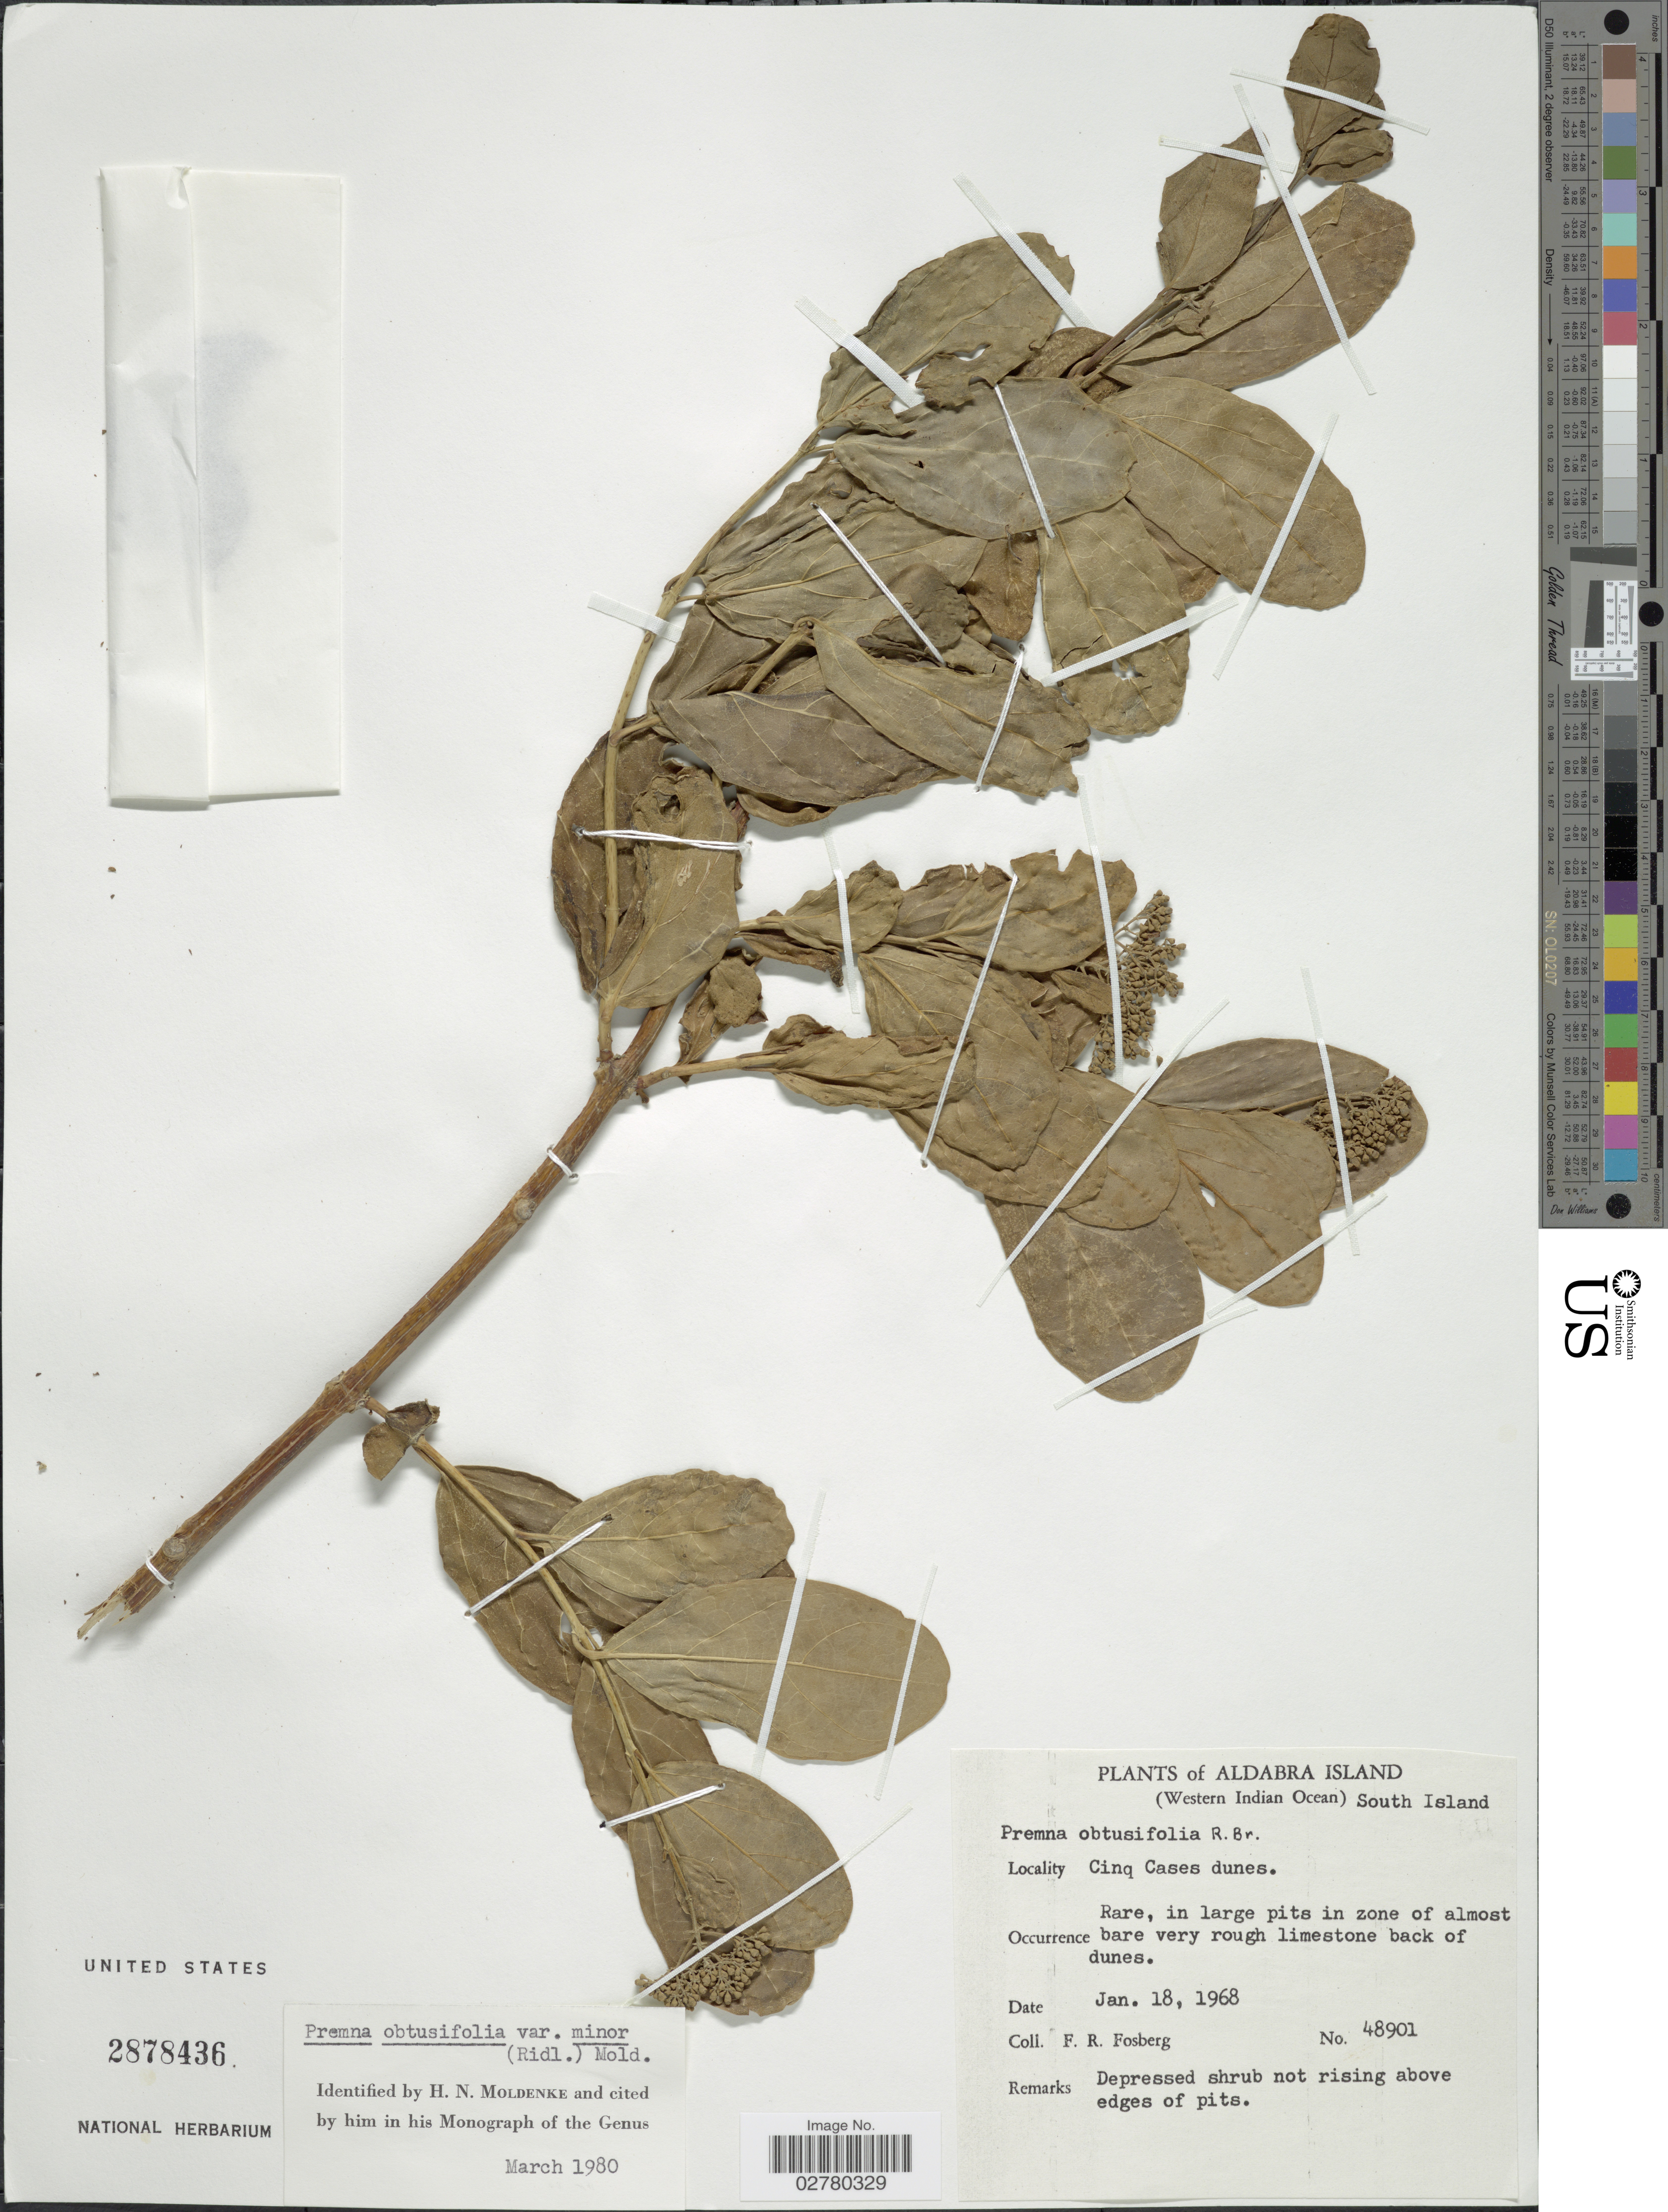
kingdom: Plantae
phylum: Tracheophyta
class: Magnoliopsida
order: Lamiales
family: Lamiaceae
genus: Premna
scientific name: Premna obtusifolia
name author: R. Br.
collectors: F. R. Fosberg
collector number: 48901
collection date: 1968-01-18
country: Seychelles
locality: Aldabra Island (Western Indian Ocean), South Island, Cinq Cases dunes.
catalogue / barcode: US 2878436